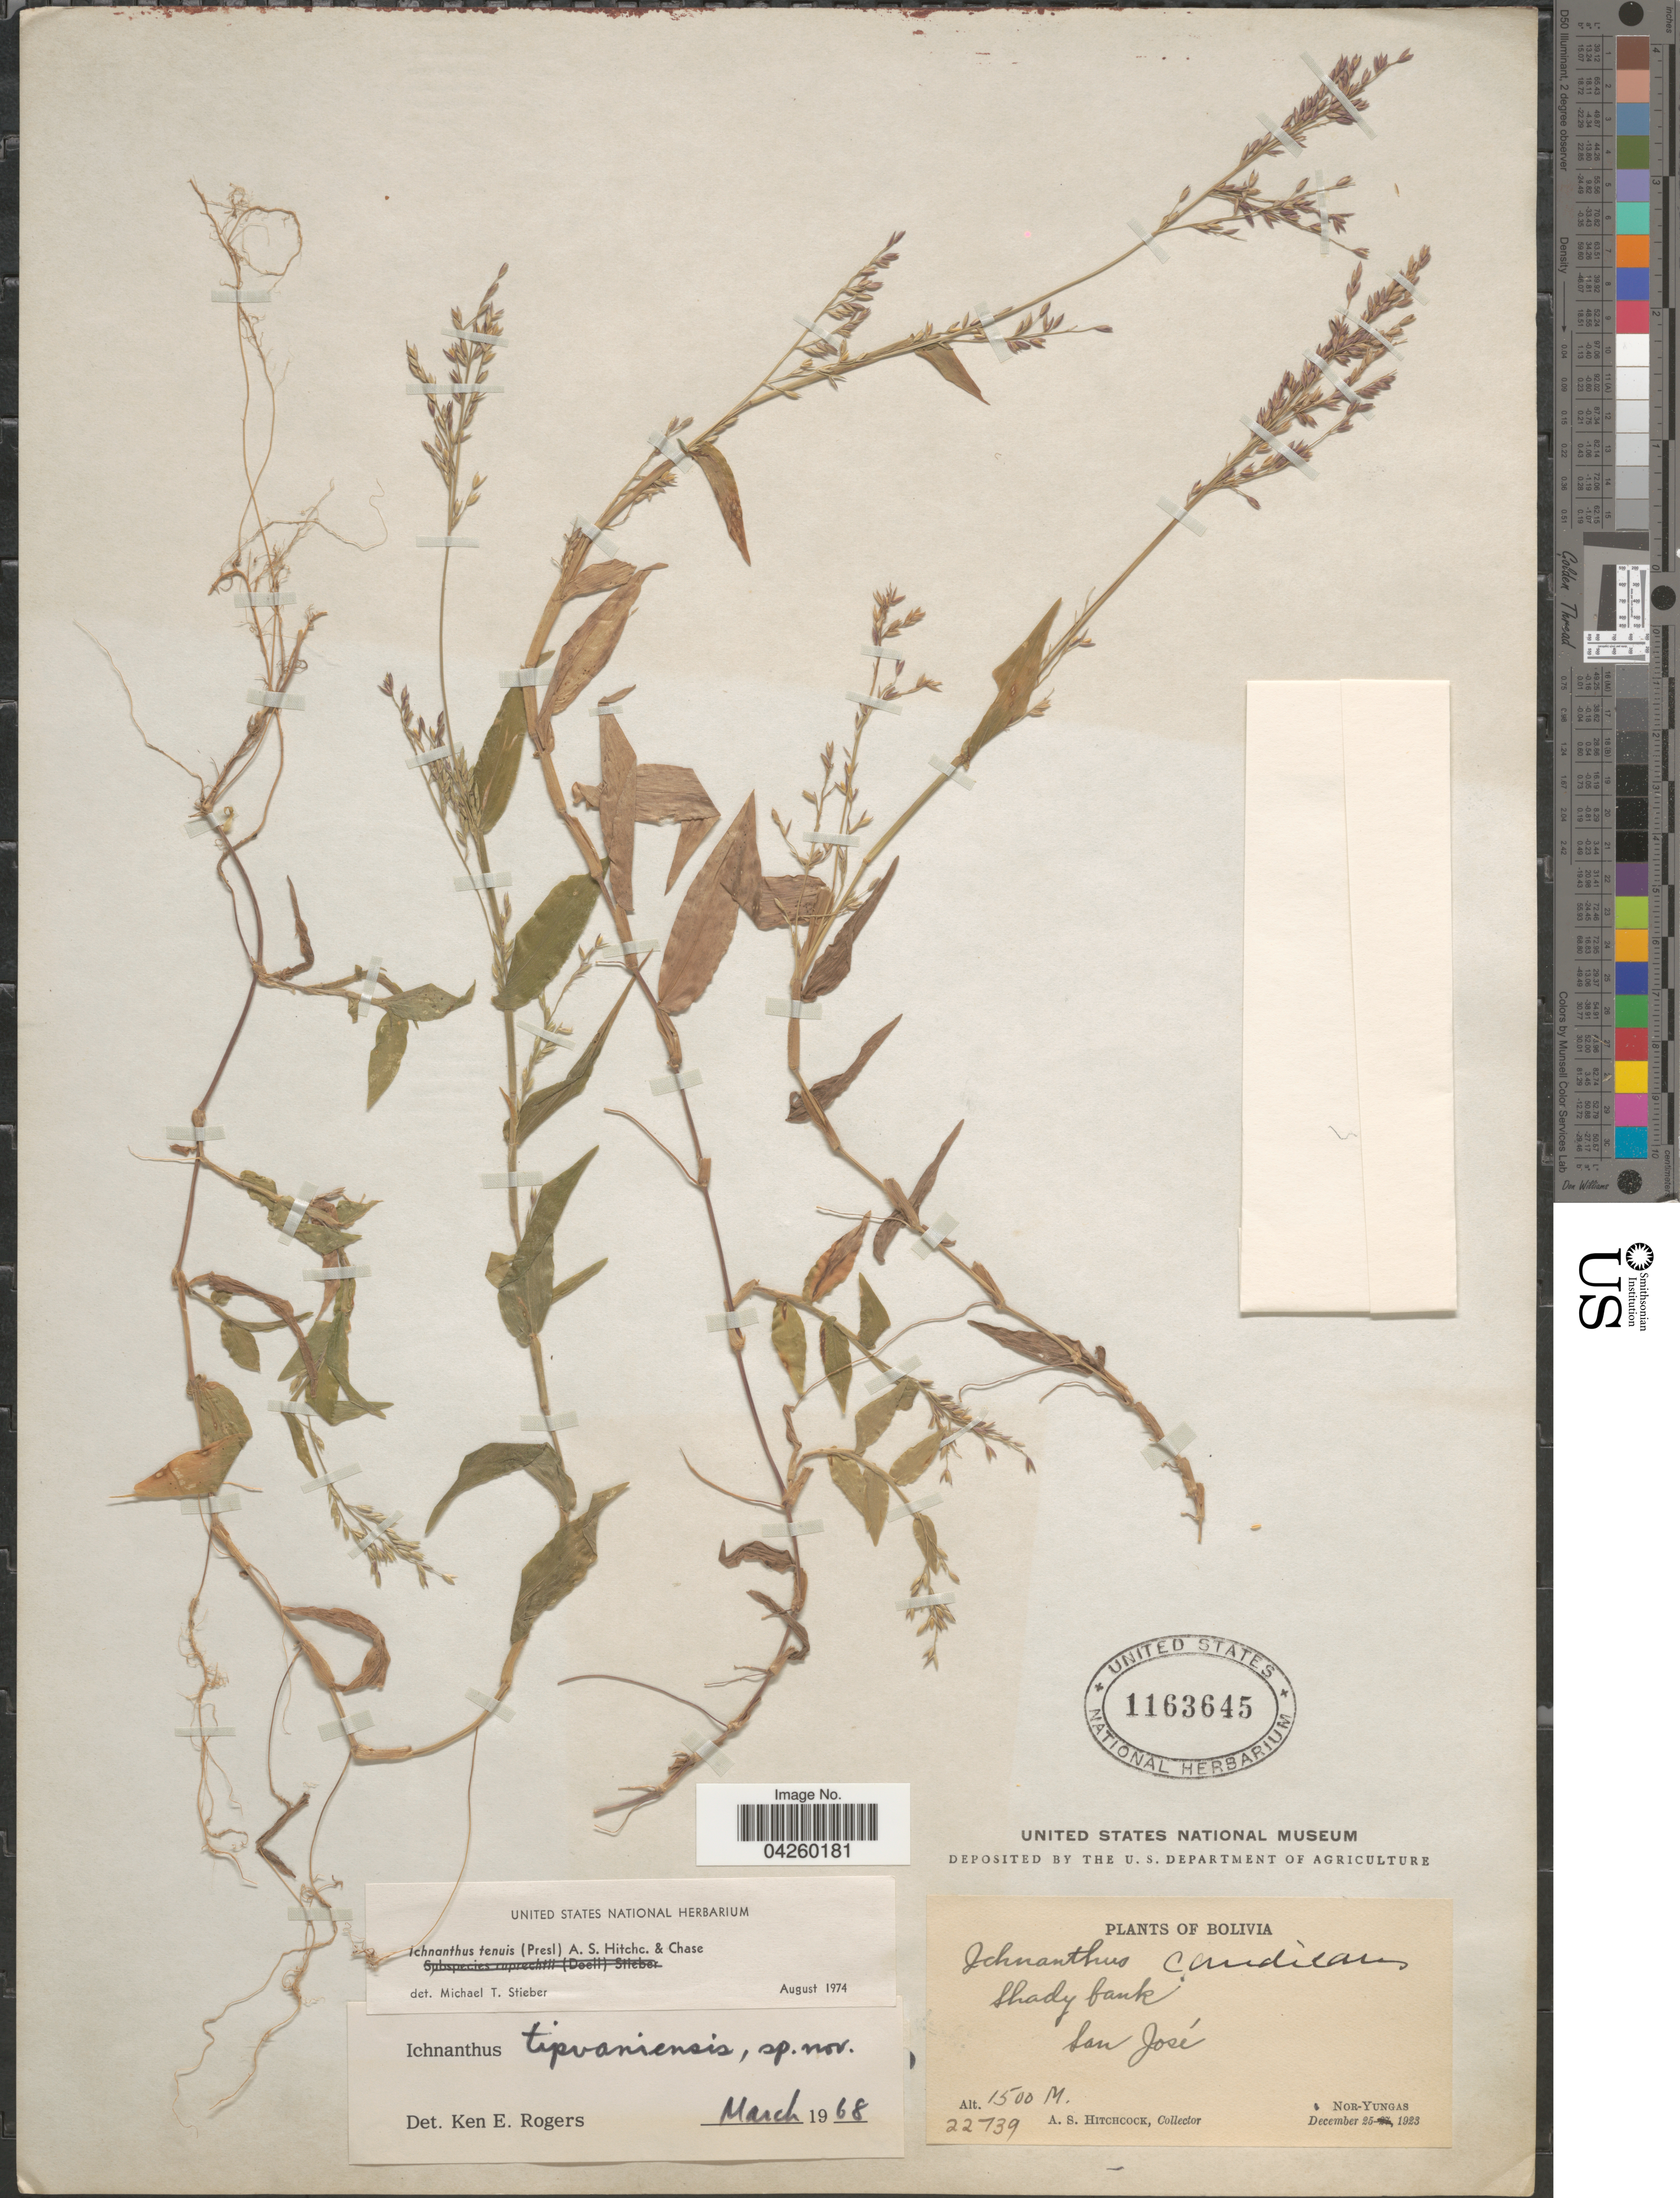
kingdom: Plantae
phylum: Tracheophyta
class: Liliopsida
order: Poales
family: Poaceae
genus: Ichnanthus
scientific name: Ichnanthus tenuis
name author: (J. Presl) Hitchc. & Chase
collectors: A. S. Hitchcock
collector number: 22739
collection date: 1923-12-25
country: Bolivia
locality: San José. Nor-Yungas.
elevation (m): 1500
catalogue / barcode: US 1163645